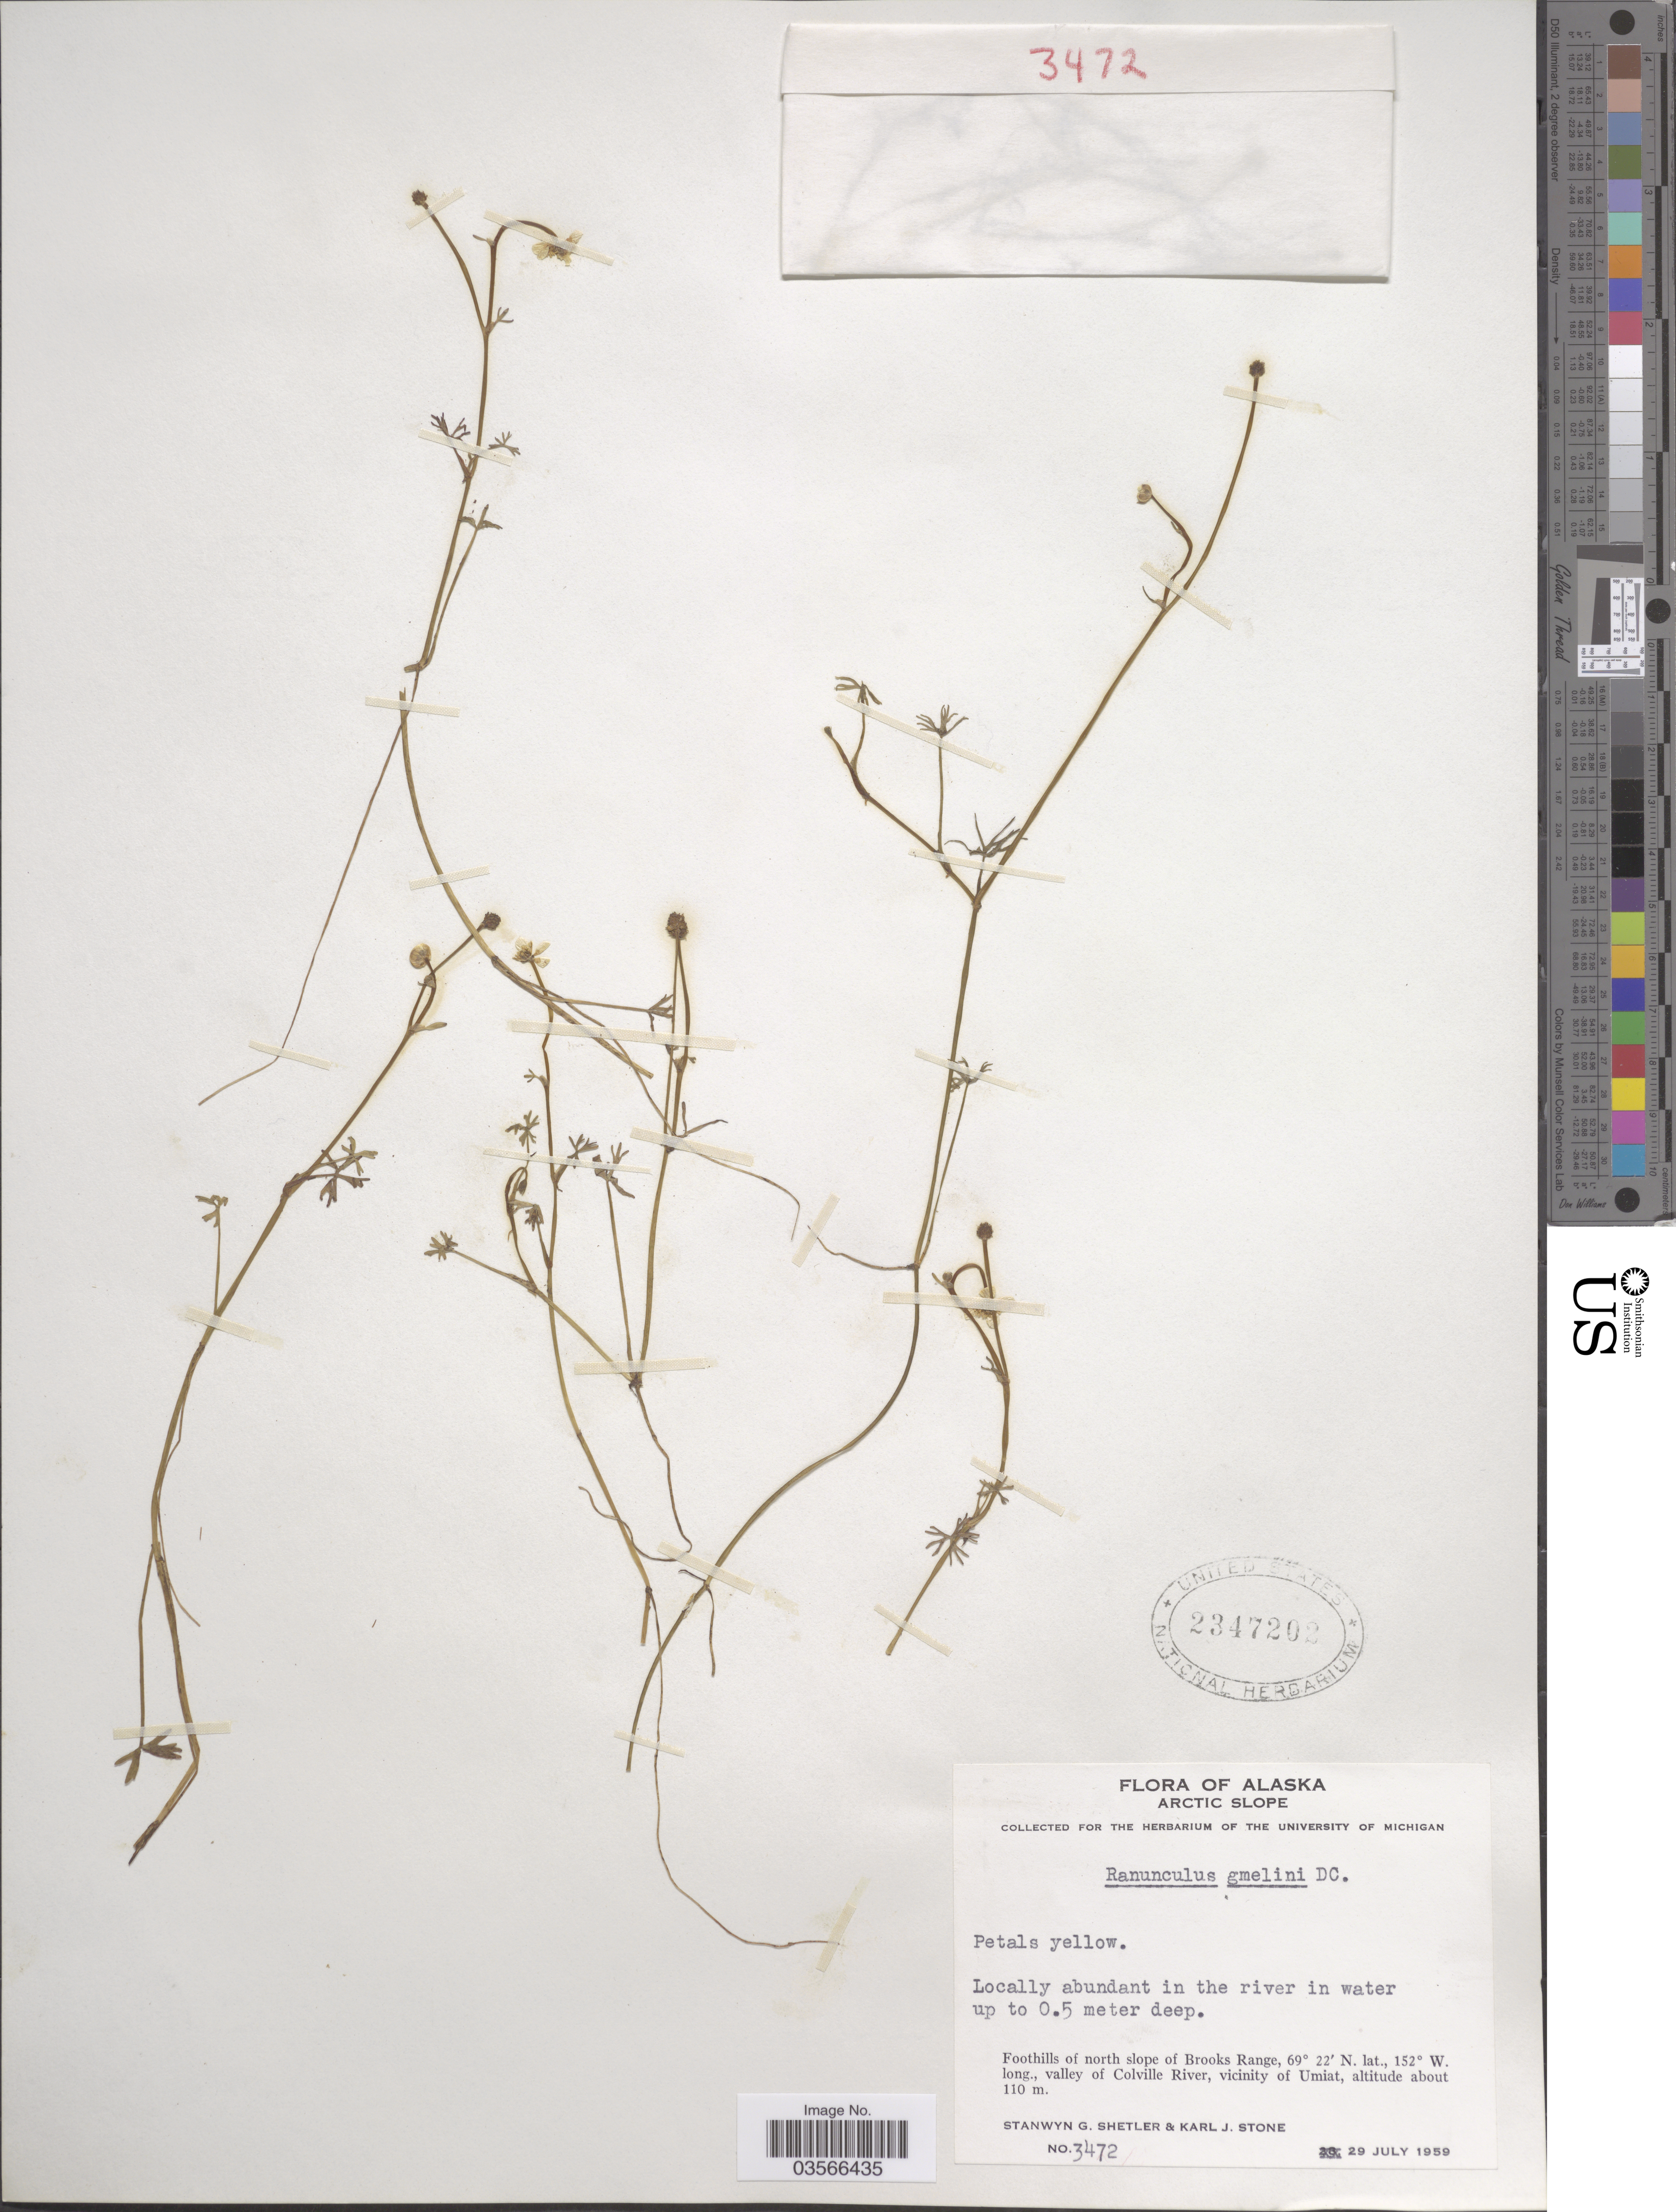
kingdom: Plantae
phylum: Tracheophyta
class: Magnoliopsida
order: Ranunculales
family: Ranunculaceae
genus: Ranunculus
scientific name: Ranunculus gmelinii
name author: DC.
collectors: S. Shetler & K. J. Stone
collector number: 3472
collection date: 1959-07-29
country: United States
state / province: Alaska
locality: Arctic Slope. Foothills of north slope of Brooks Range, valley of Colville River, vicinity of Umiat.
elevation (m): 110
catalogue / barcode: US 2347202